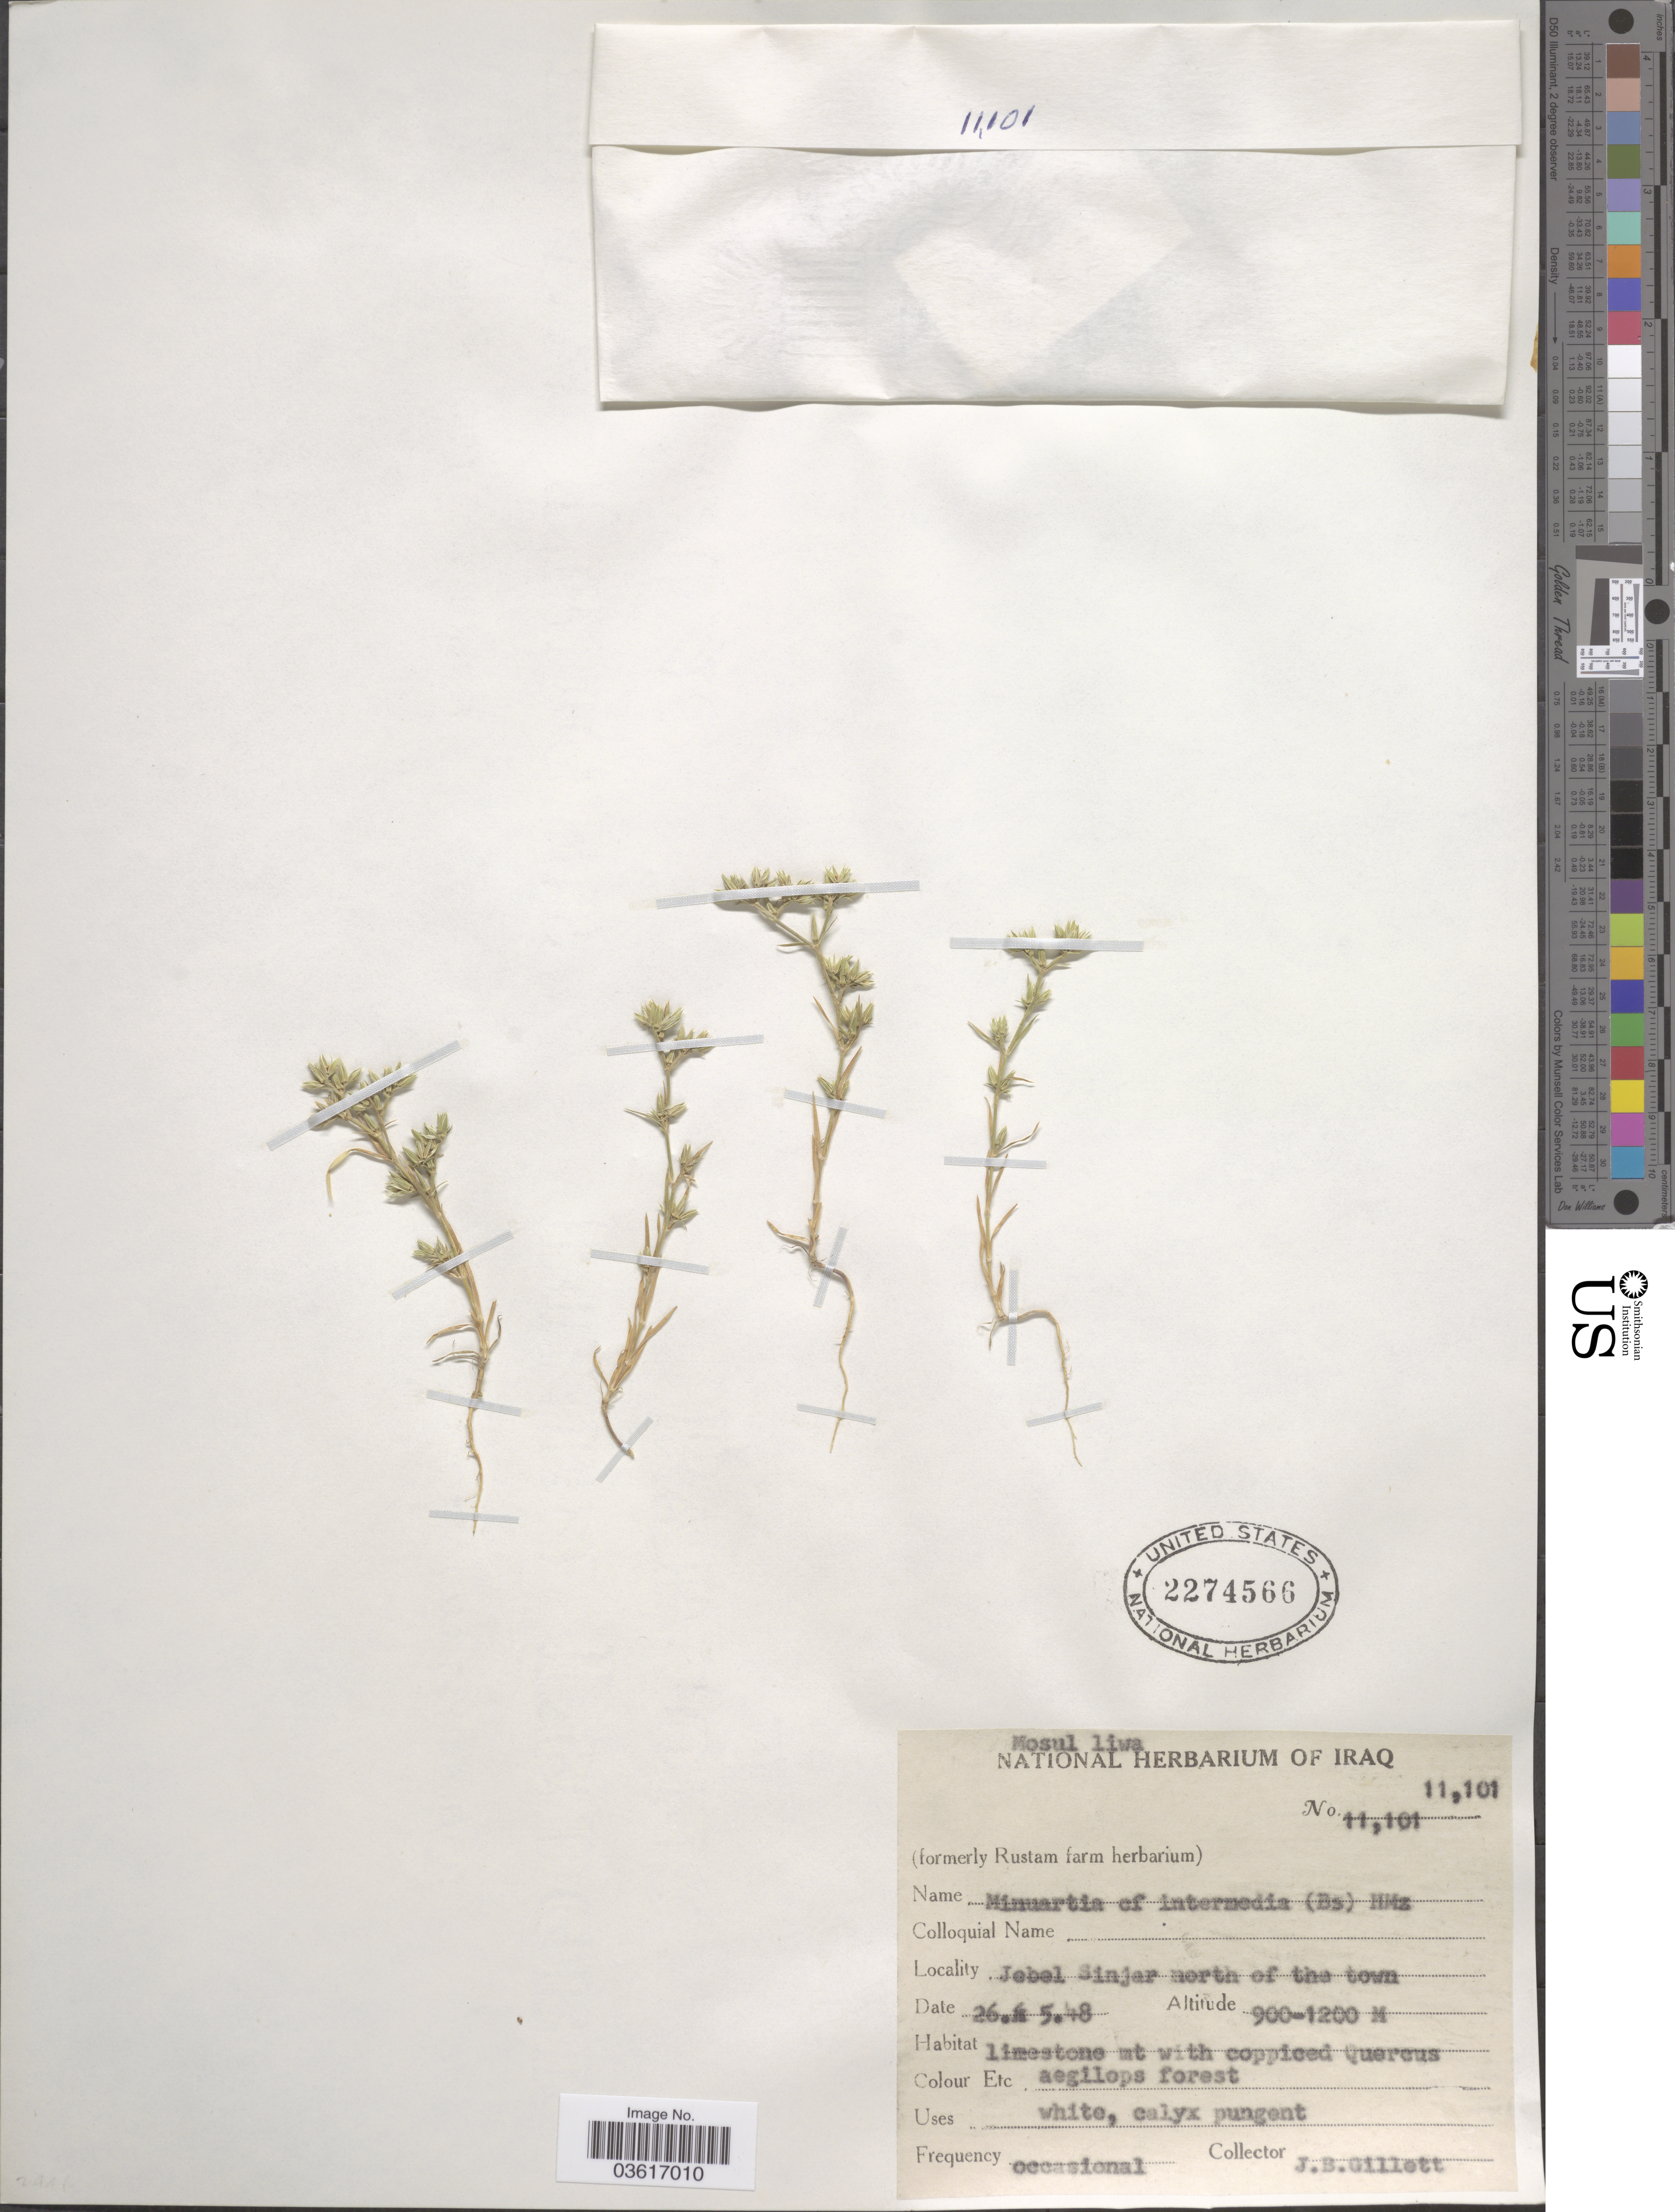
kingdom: Plantae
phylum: Tracheophyta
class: Magnoliopsida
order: Caryophyllales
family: Caryophyllaceae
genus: Minuartia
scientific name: Minuartia intermedia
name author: Hand.-Mazz.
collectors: J. B. Gillett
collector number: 11101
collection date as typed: Transcribed d/m/y: 26/5/48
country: Iraq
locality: Mosul liwa. Jebel Sinjar north of the town.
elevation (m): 900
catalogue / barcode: US 2274566